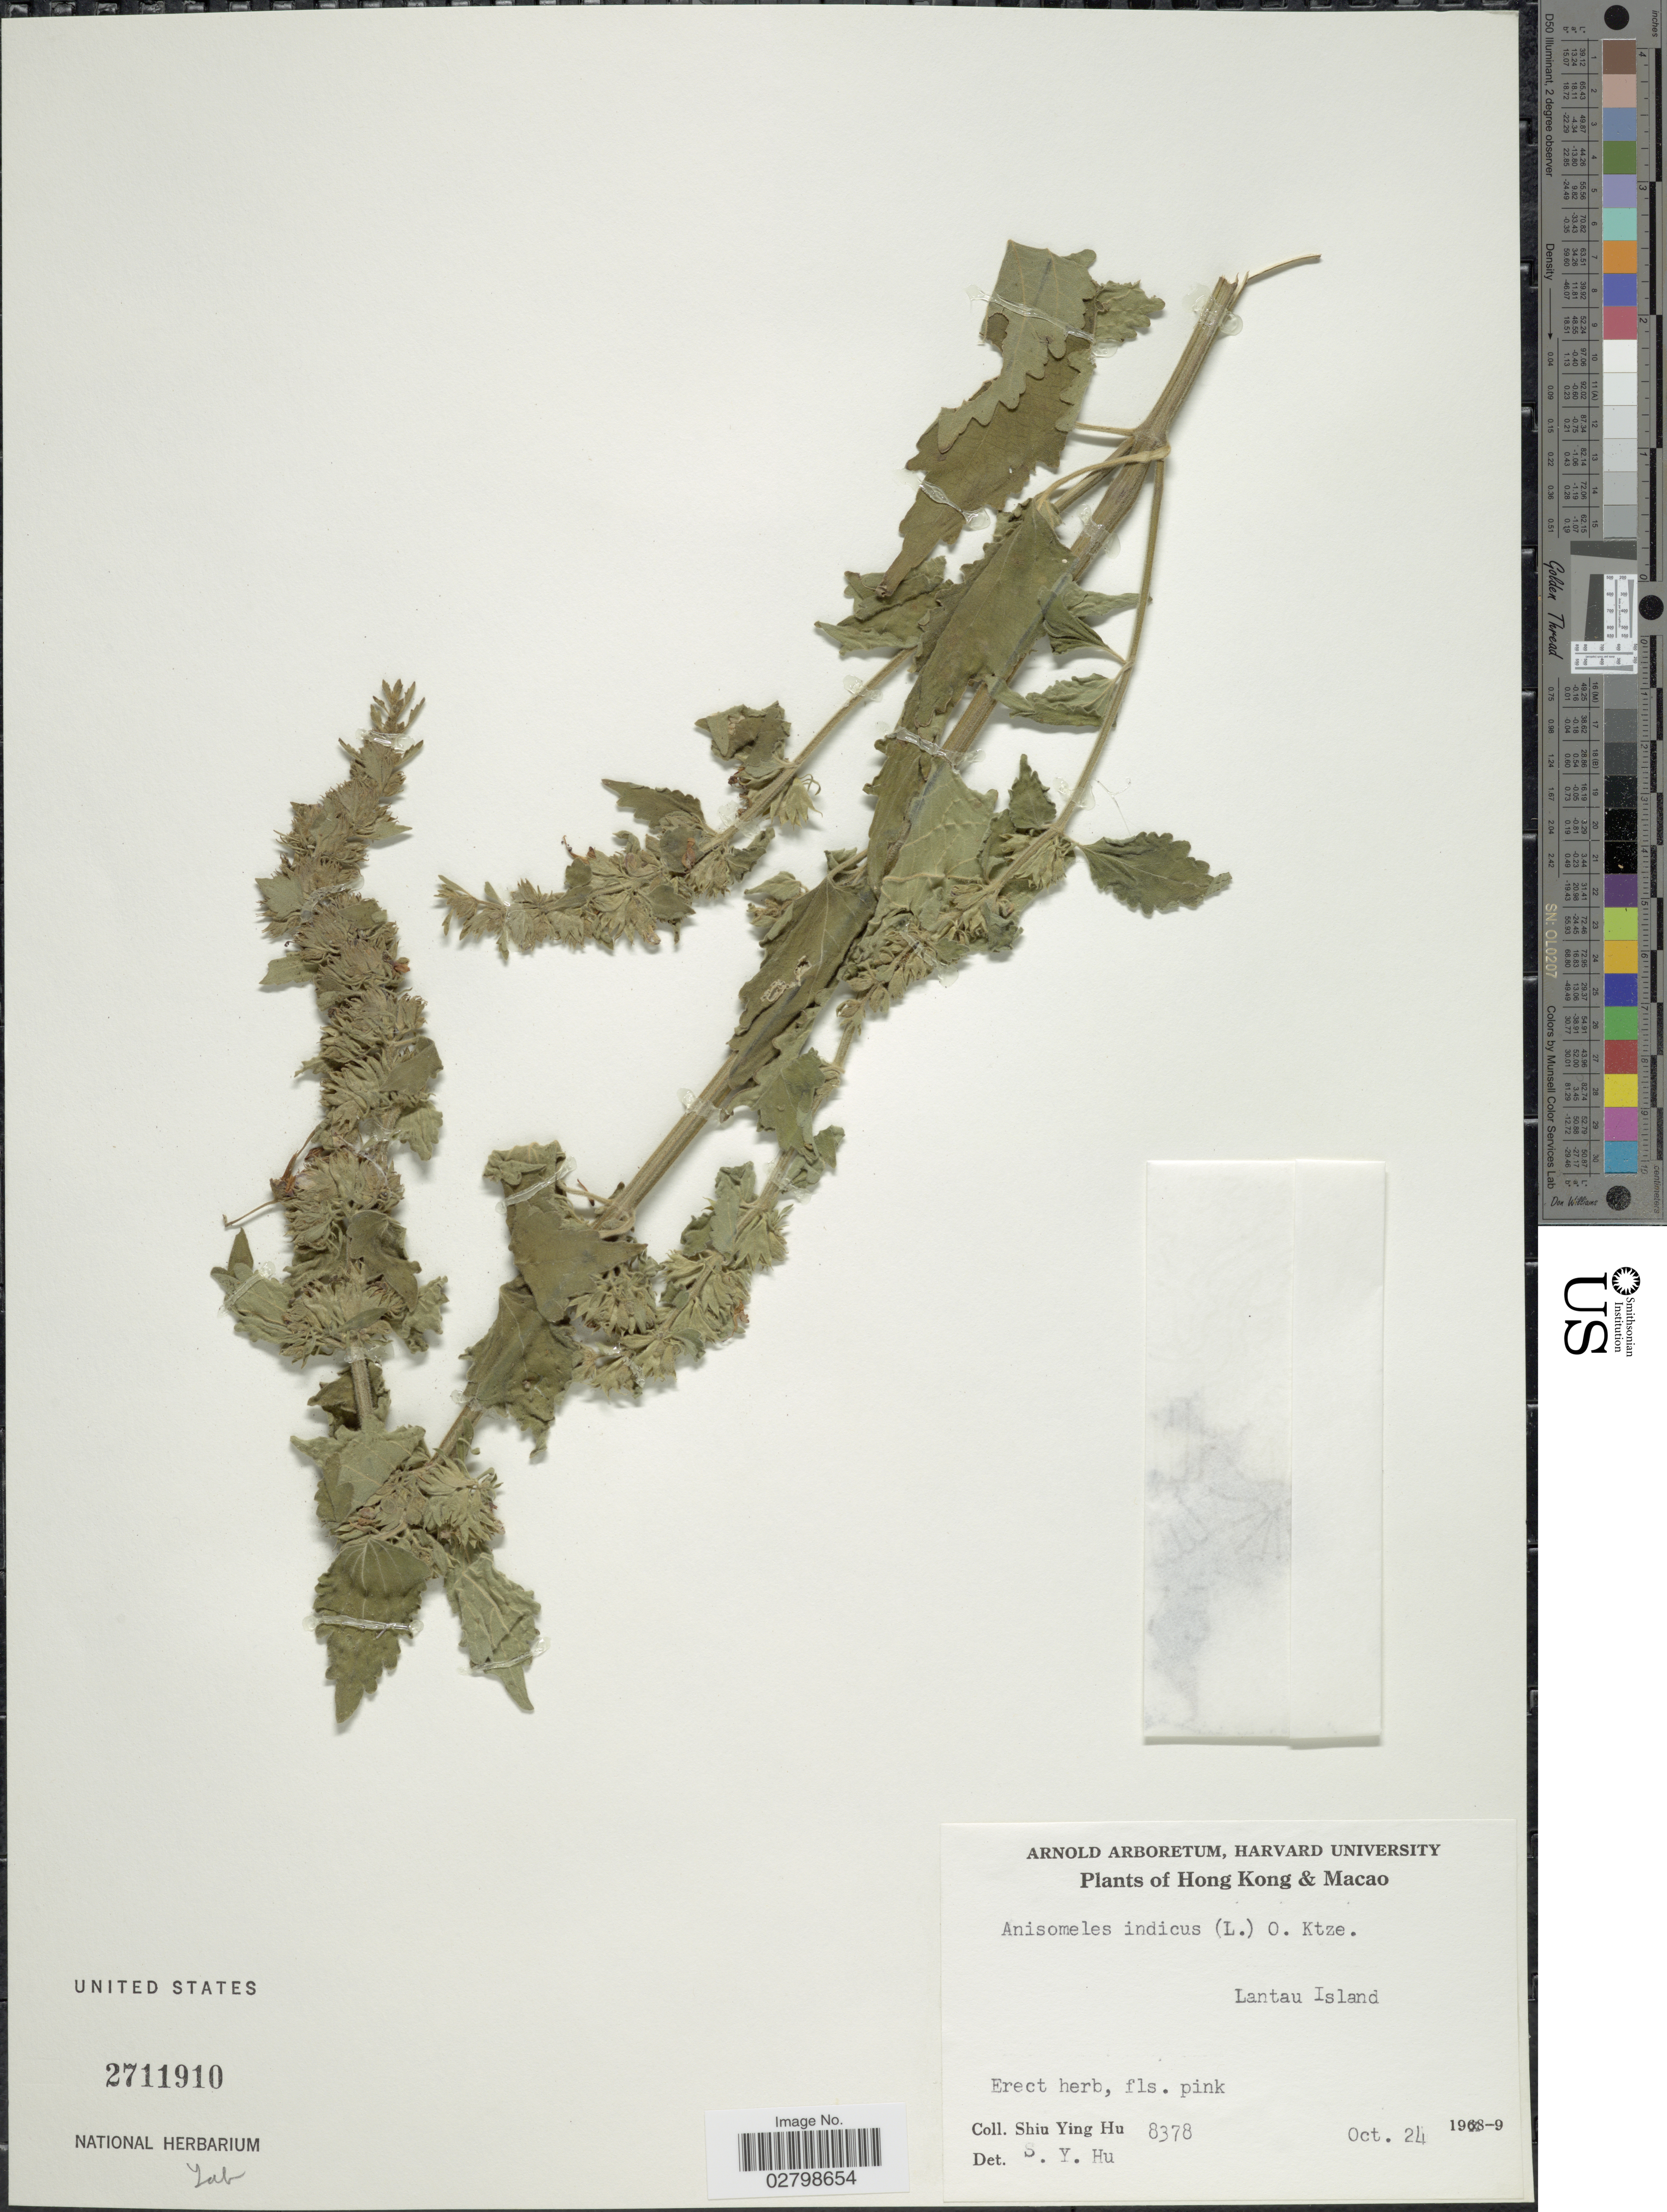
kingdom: Plantae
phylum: Tracheophyta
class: Magnoliopsida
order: Lamiales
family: Lamiaceae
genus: Anisomeles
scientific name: Anisomeles indica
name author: (L.) Kuntze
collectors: S. Y. Hu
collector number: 8378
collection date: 1969-10-24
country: China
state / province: Hong Kong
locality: Macao, Lantau Island.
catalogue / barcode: US 2711910